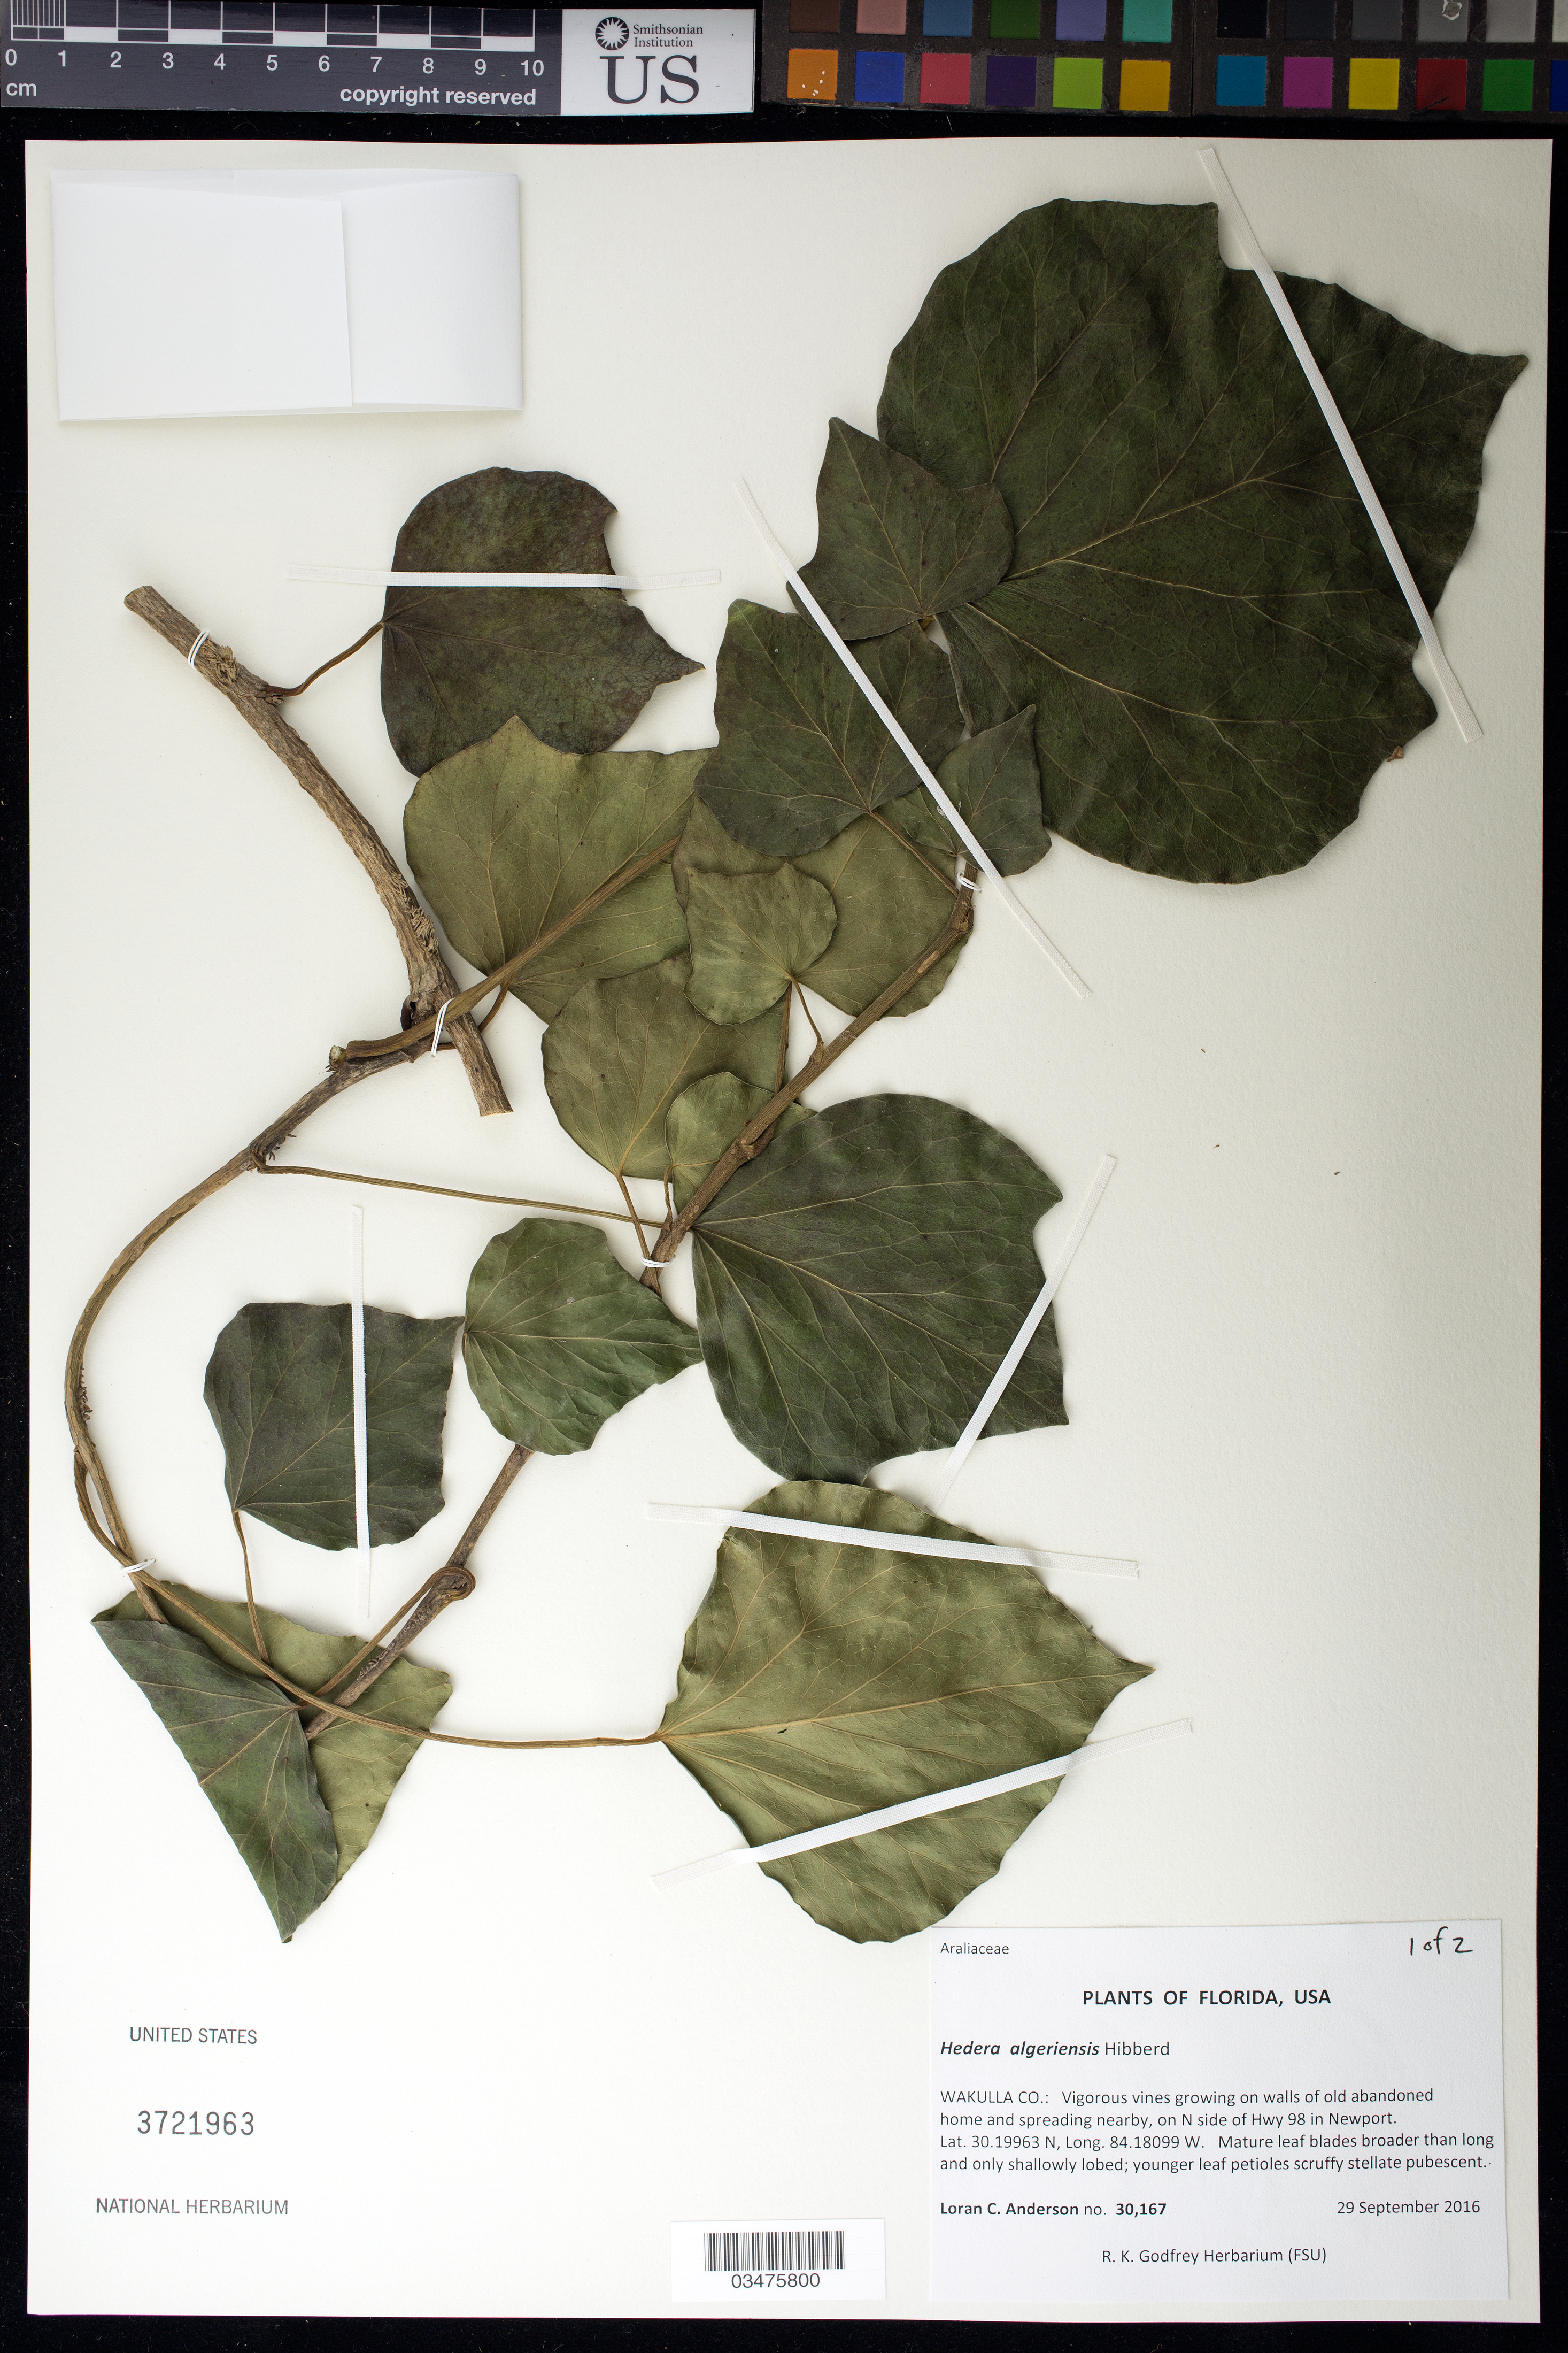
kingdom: Plantae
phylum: Tracheophyta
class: Magnoliopsida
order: Apiales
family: Araliaceae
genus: Hedera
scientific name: Hedera algeriensis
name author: Hibberd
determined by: Godfrey, R. K.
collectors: L. C. Anderson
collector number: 30167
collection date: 2016-09-29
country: United States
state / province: Florida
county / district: Wakulla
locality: N. side of Hwy 98 in Newport.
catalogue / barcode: US 3121963